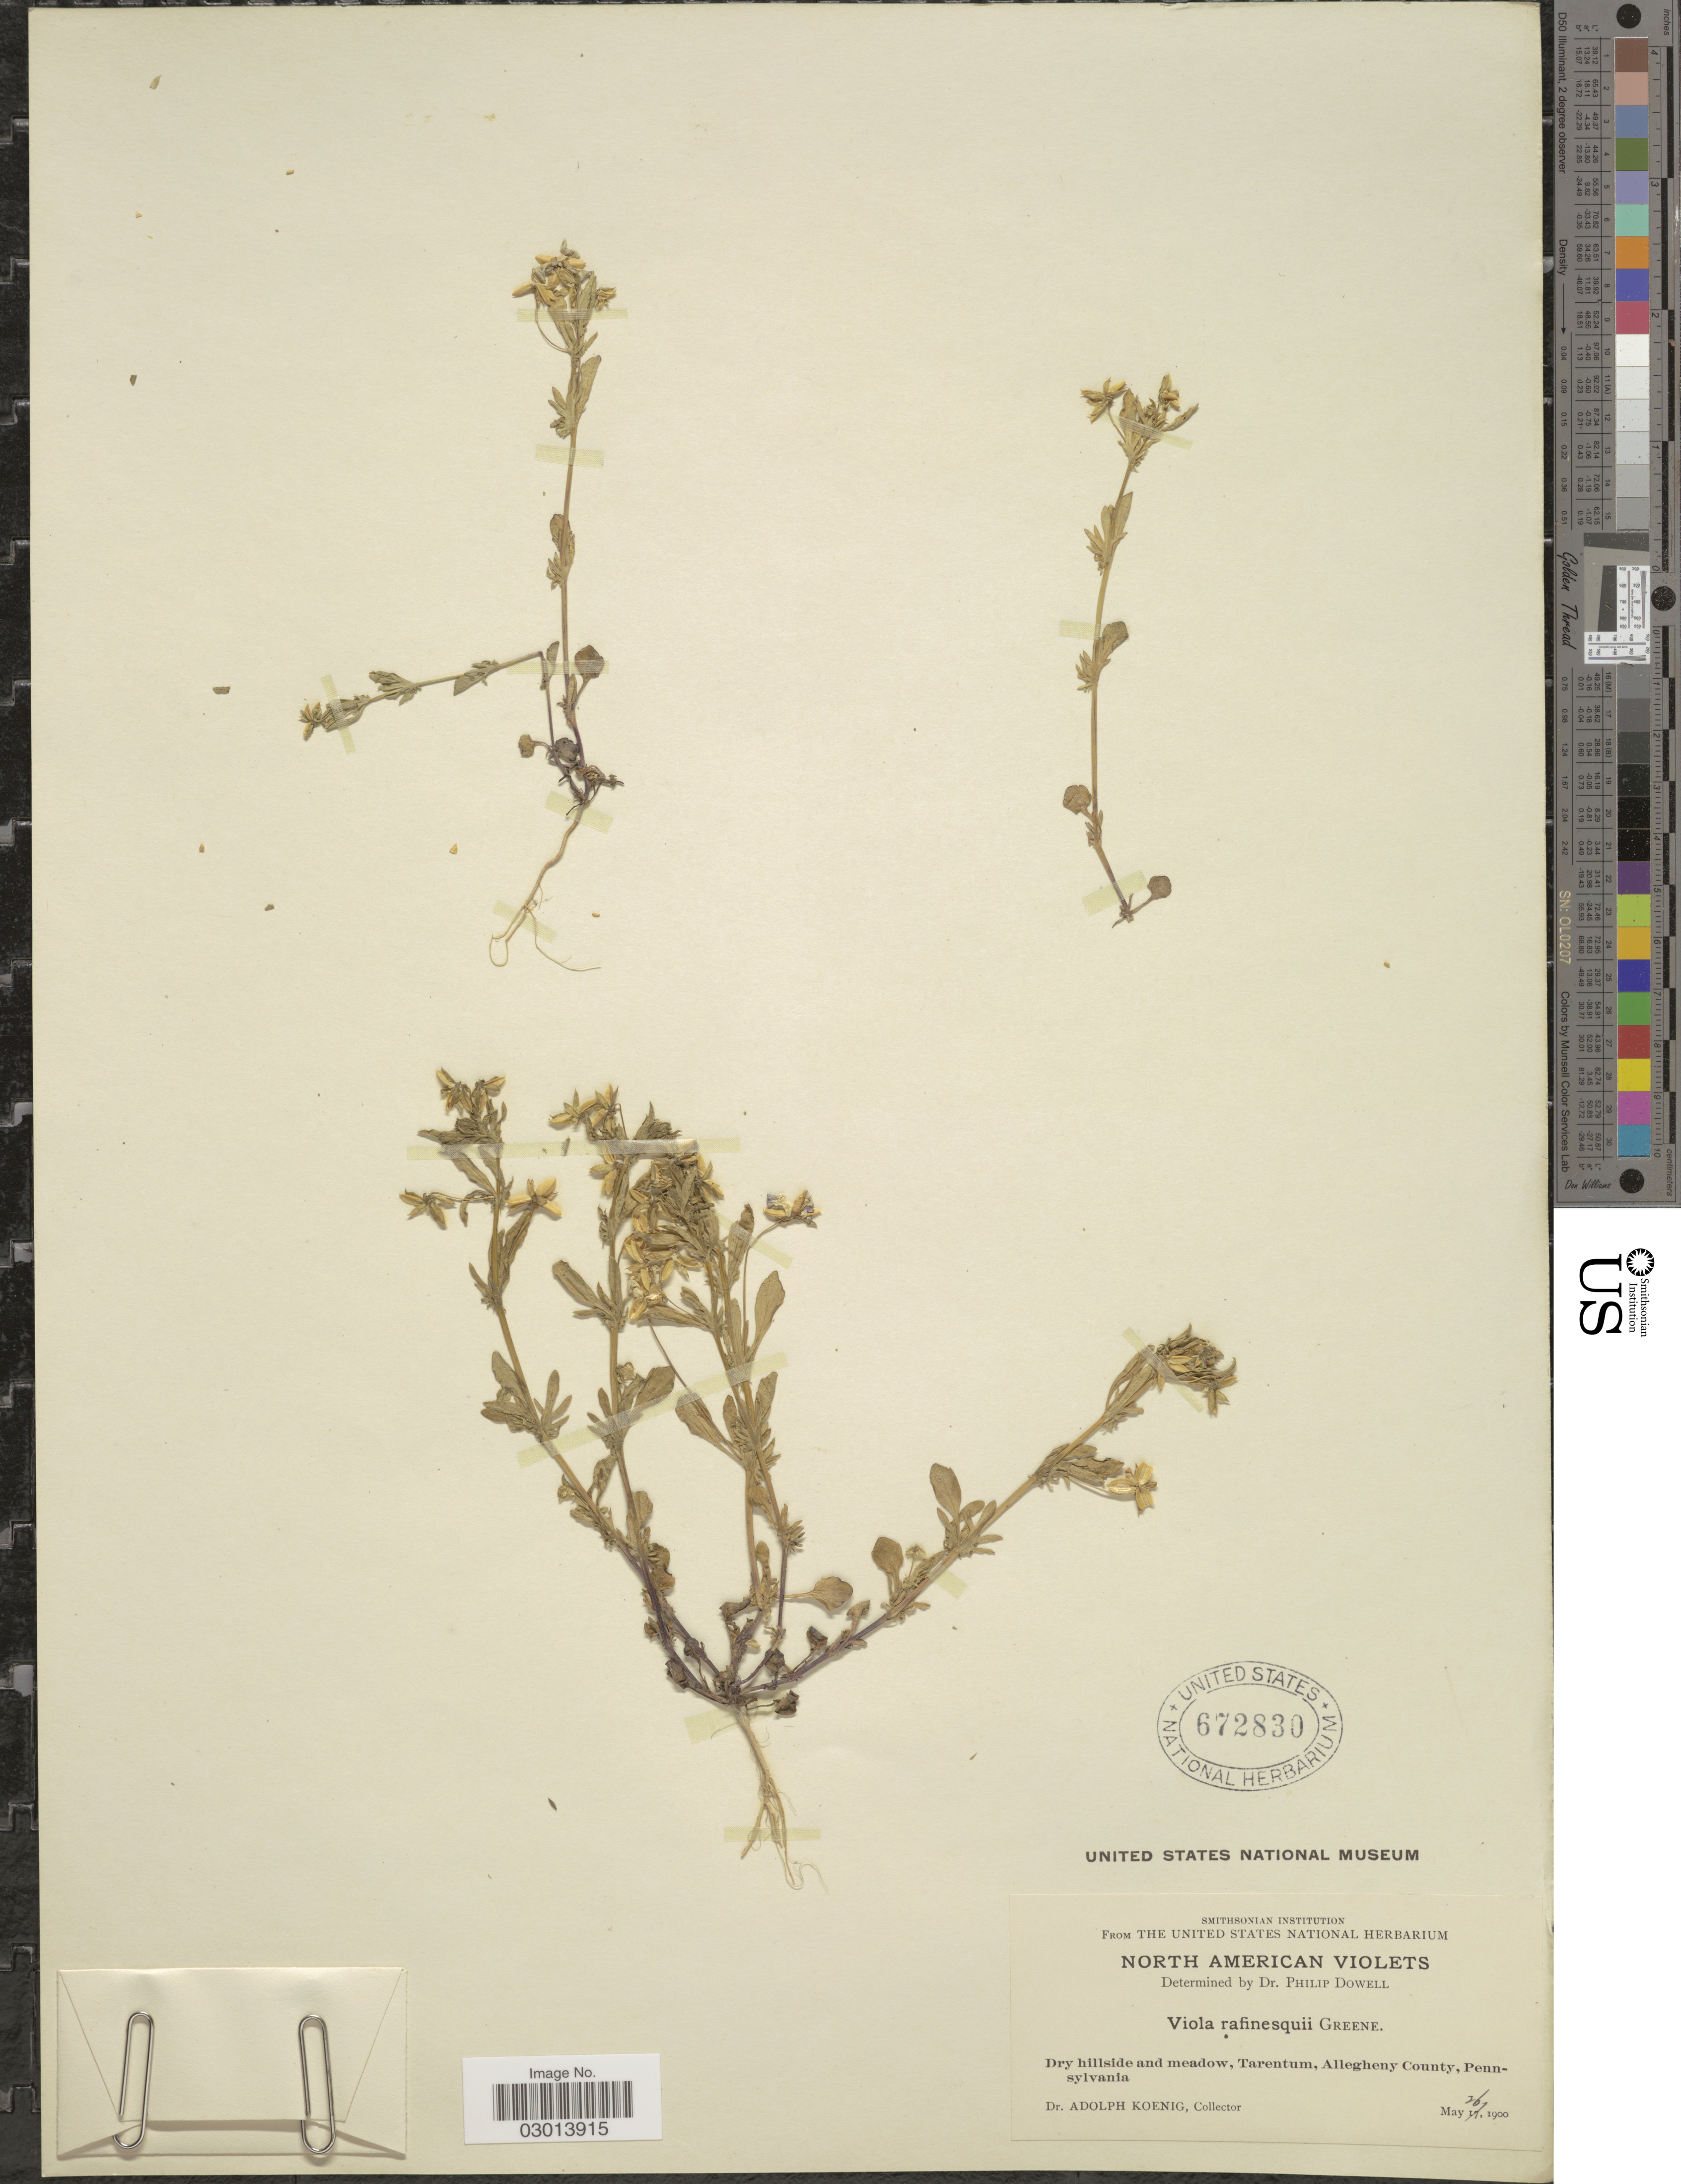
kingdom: Plantae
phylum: Tracheophyta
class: Magnoliopsida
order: Malpighiales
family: Violaceae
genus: Viola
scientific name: Viola rafinesquei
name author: Greene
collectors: A. Koenig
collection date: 1900-05-26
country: United States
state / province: Pennsylvania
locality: Dry hillside and meadow, Tarentum, Allegheny County.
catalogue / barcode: US 672830